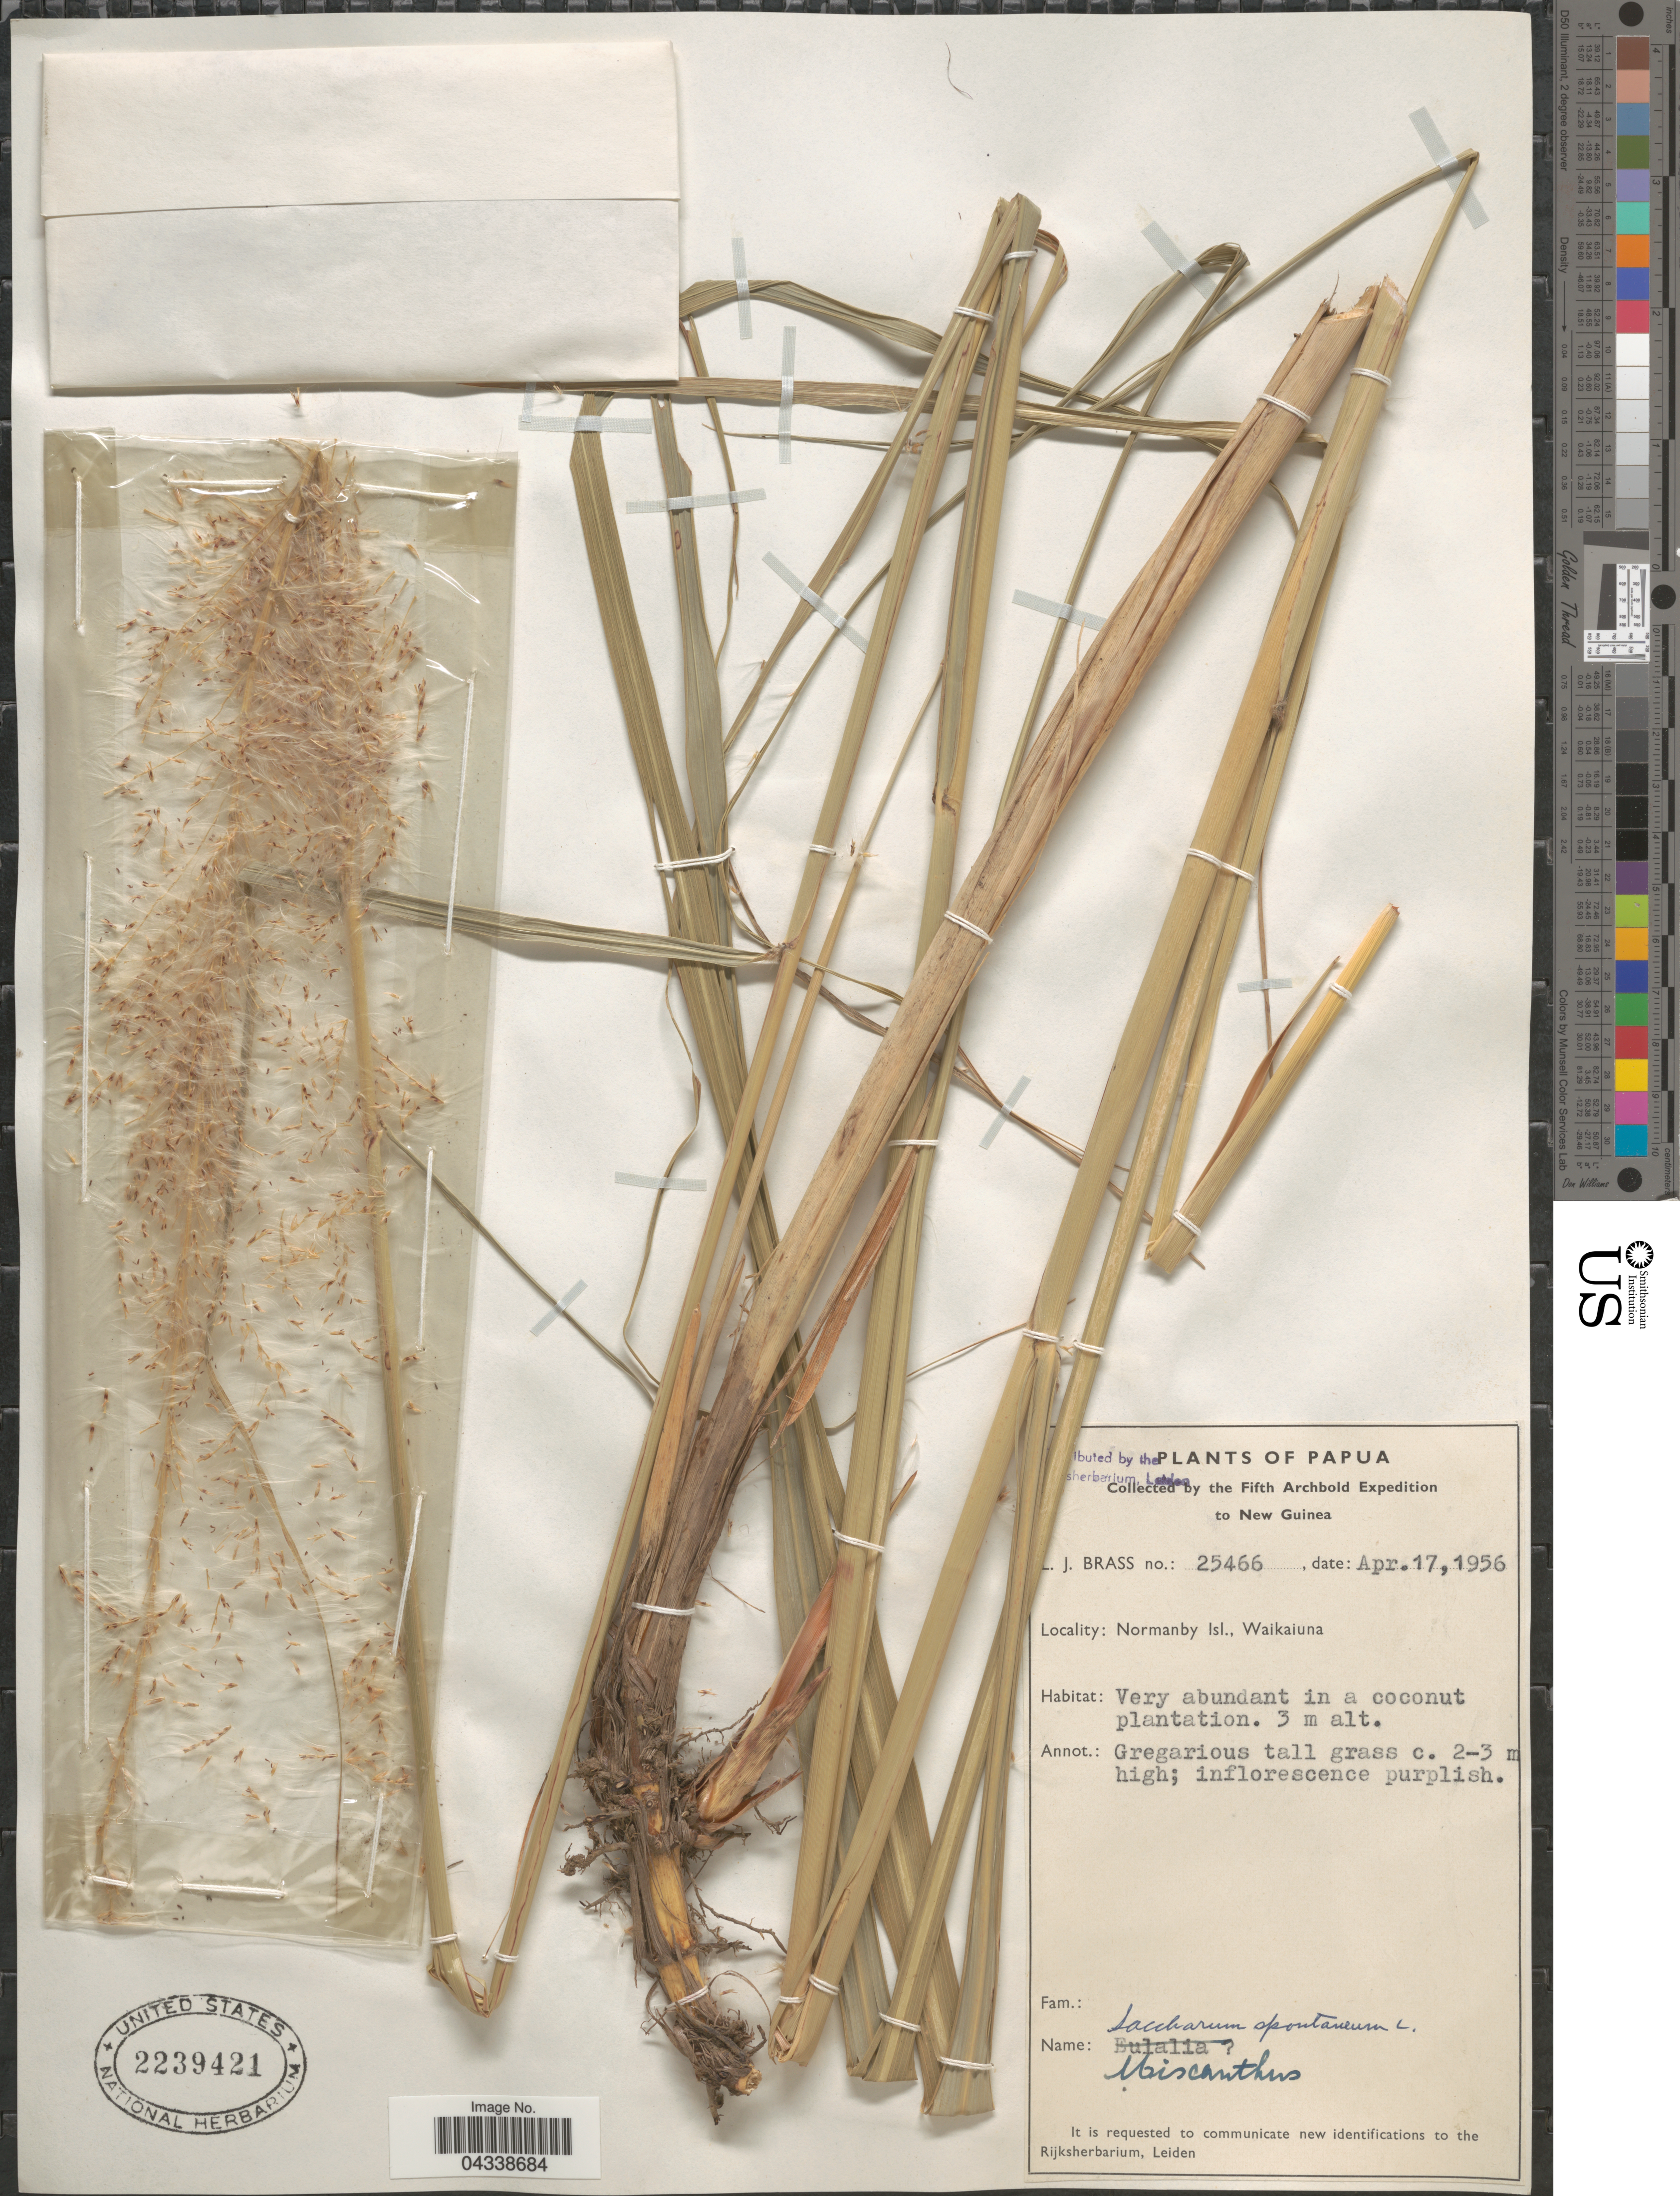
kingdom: Plantae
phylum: Tracheophyta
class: Liliopsida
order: Poales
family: Poaceae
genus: Saccharum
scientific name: Saccharum spontaneum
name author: L.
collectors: L. J. Brass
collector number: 25466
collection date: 1956-04-17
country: Papua New Guinea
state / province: Milne Bay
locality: Papua. The Fifthe Archbold Expedition to New Guinea. Normanby Isl., Waikaiuna.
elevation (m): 3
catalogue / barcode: US 2239421